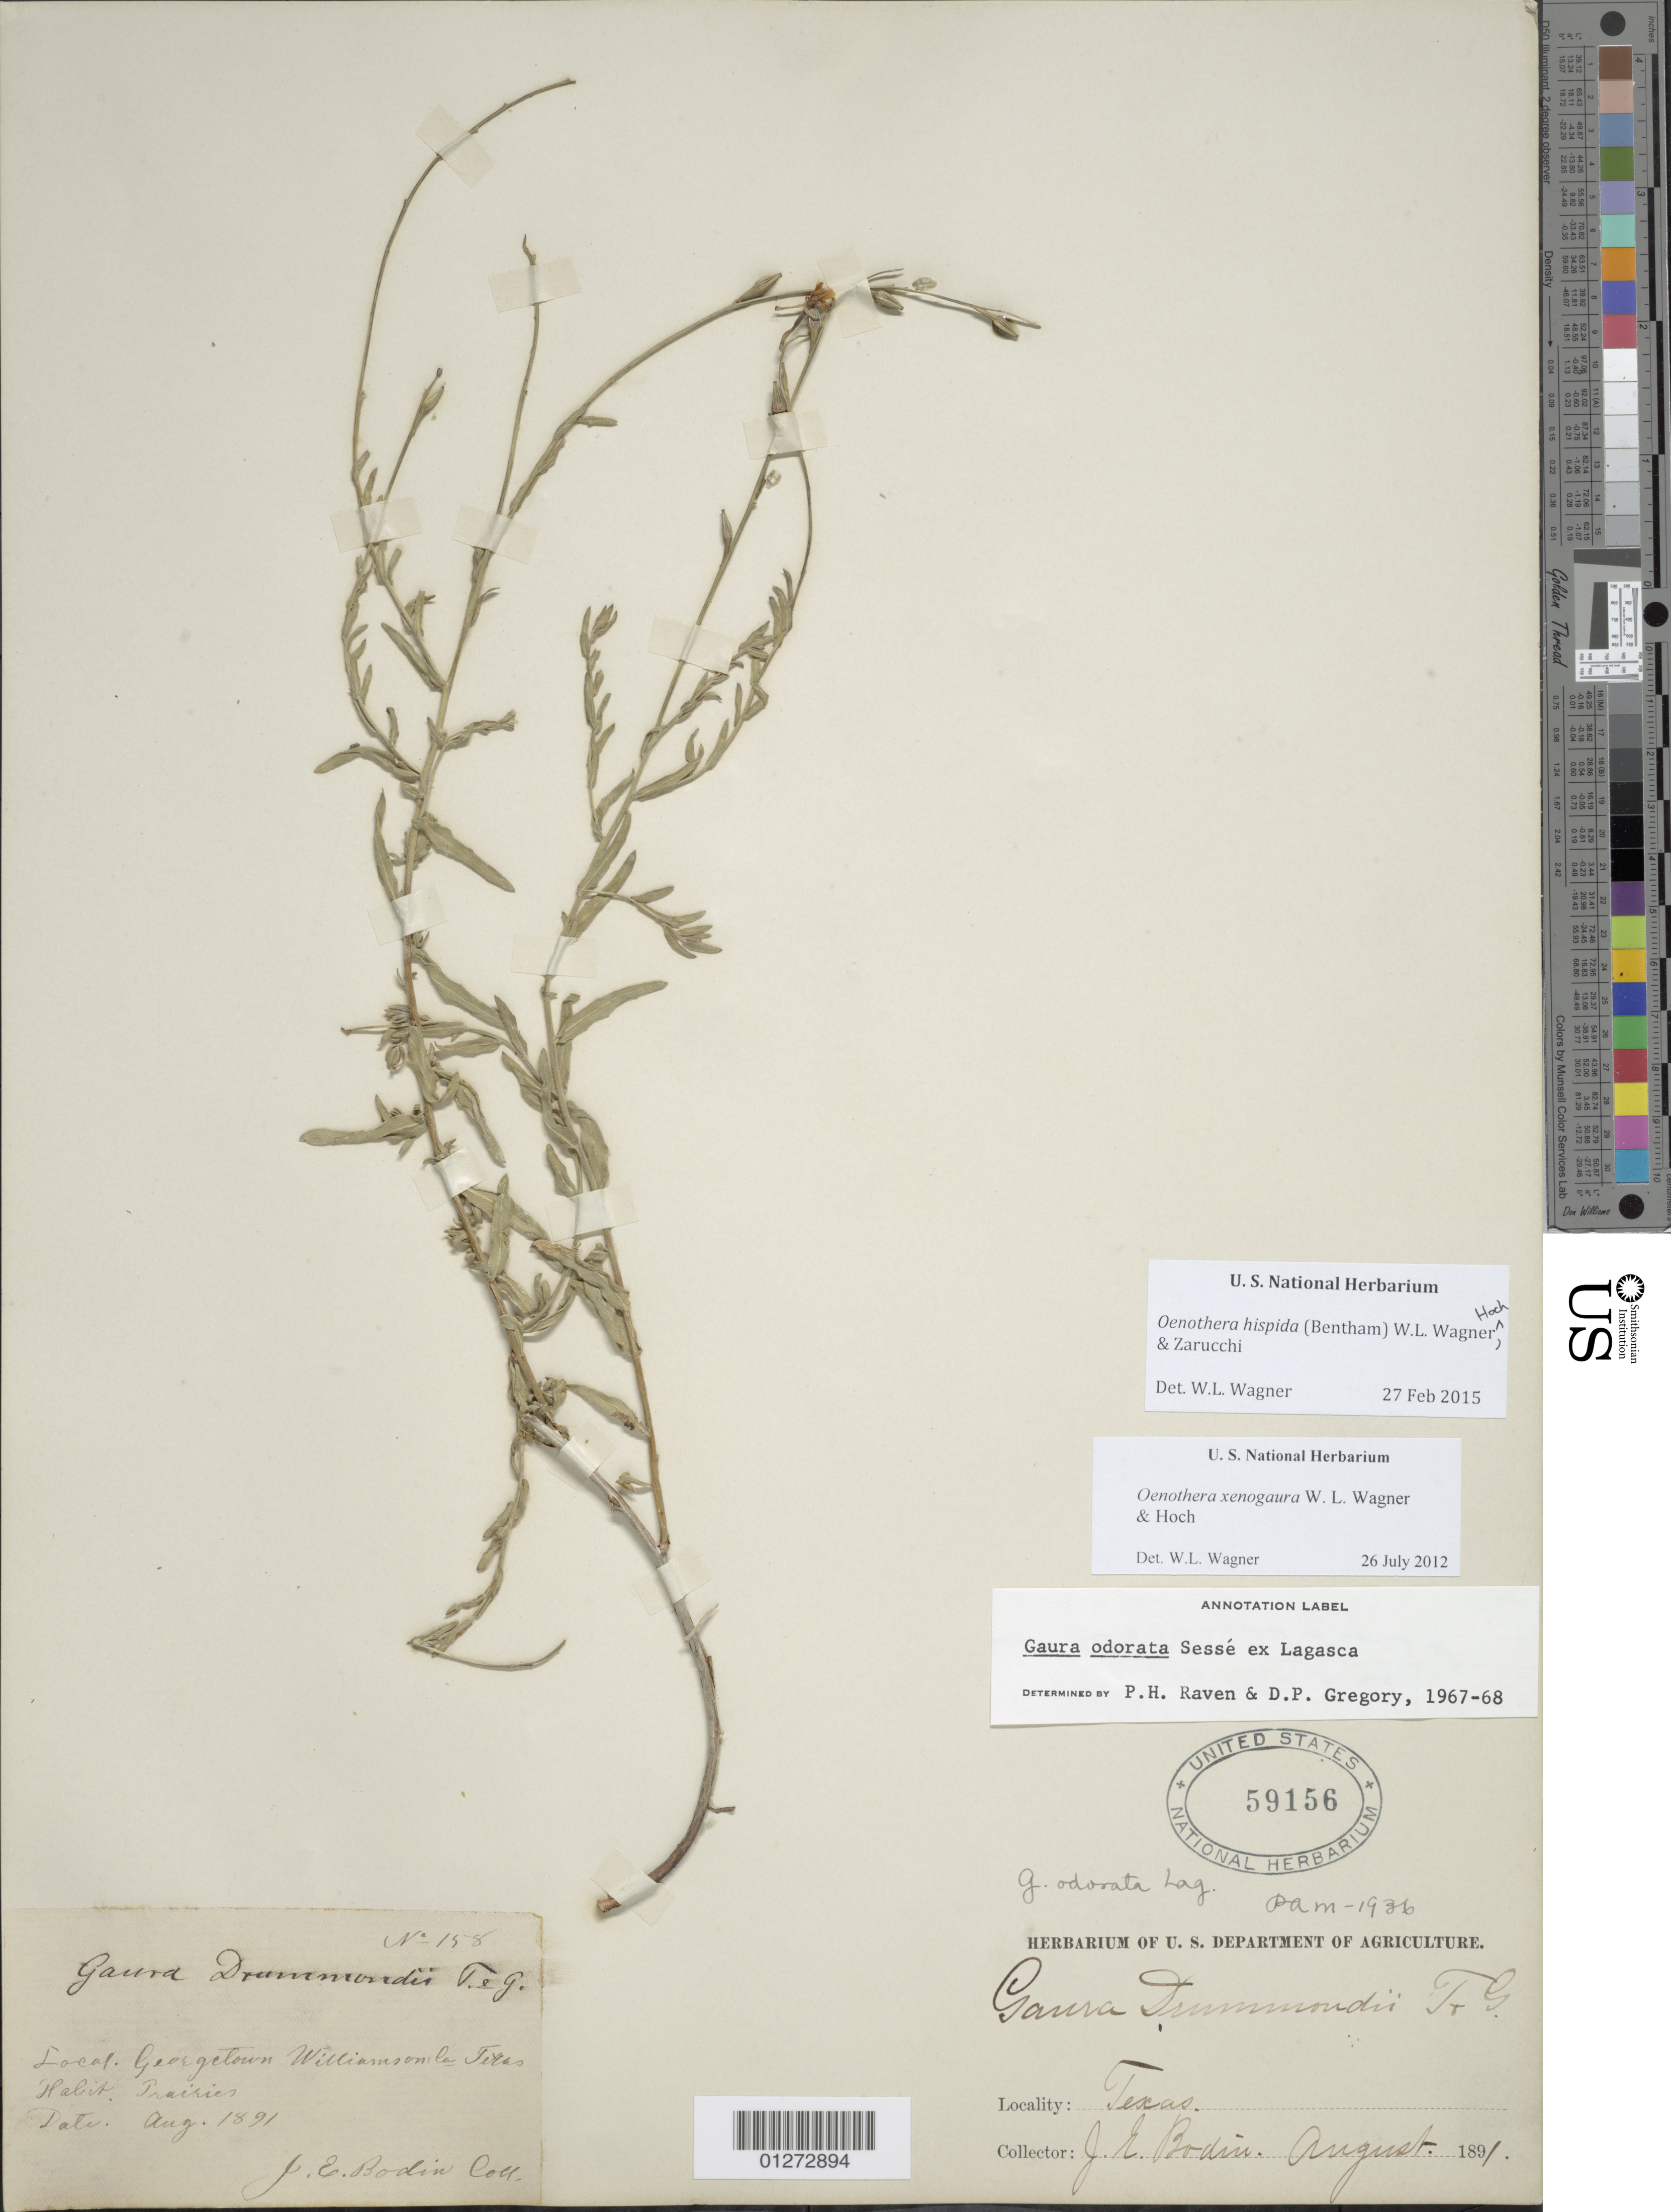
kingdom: Plantae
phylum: Tracheophyta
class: Magnoliopsida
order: Myrtales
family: Onagraceae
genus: Oenothera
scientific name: Oenothera hispida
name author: (Benth.) W.L. Wagner et al.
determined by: Wagner, W. L., (BOT), Smithsonian Institution - National Museum of Natural History (UNITED STATES)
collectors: J. E. Bodin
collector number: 158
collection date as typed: Aug 1891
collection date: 1891-08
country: United States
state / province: Texas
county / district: Williamson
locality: Georgetown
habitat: Prairies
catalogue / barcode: US 59156